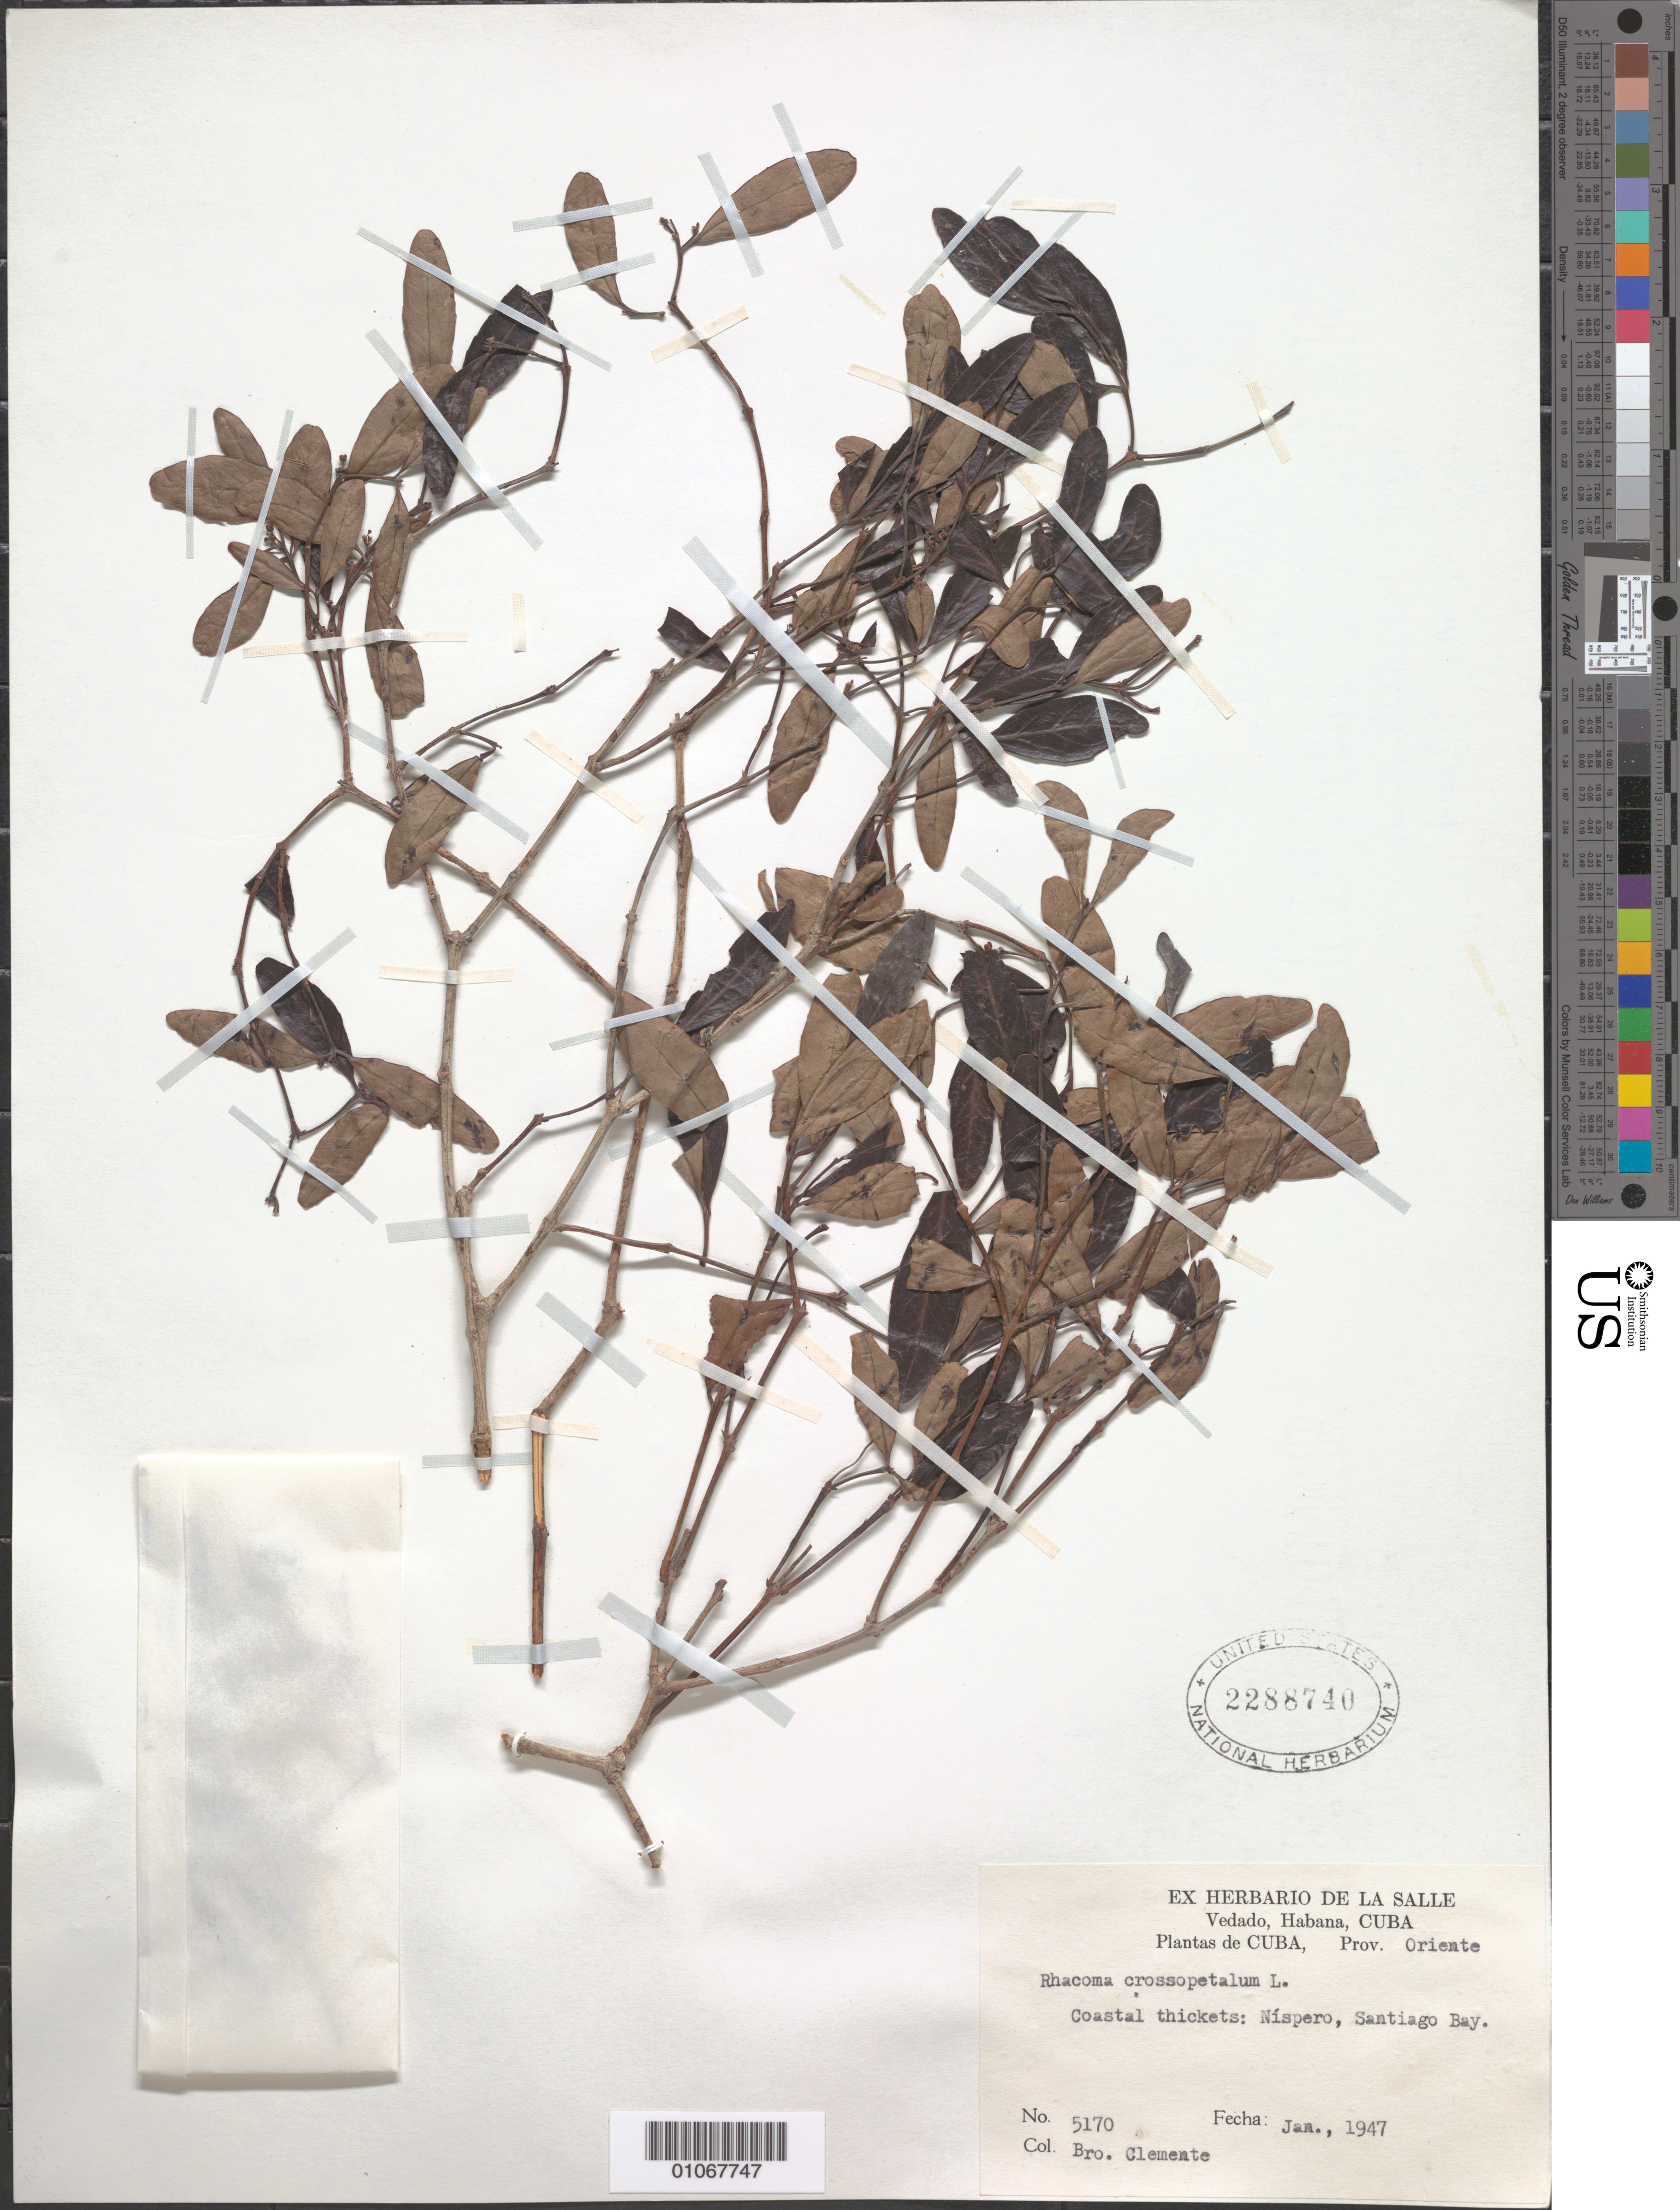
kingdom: Plantae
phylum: Tracheophyta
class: Magnoliopsida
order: Celastrales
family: Celastraceae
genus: Crossopetalum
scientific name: Crossopetalum rhacoma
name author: Crantz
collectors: Bro. Clemente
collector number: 5170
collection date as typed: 01 Jan 1947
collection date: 1947-01-01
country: Cuba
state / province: Santiago de Cuba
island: Cuba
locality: Coastal thicket, Nispero, Santiago bay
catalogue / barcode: US 2288740